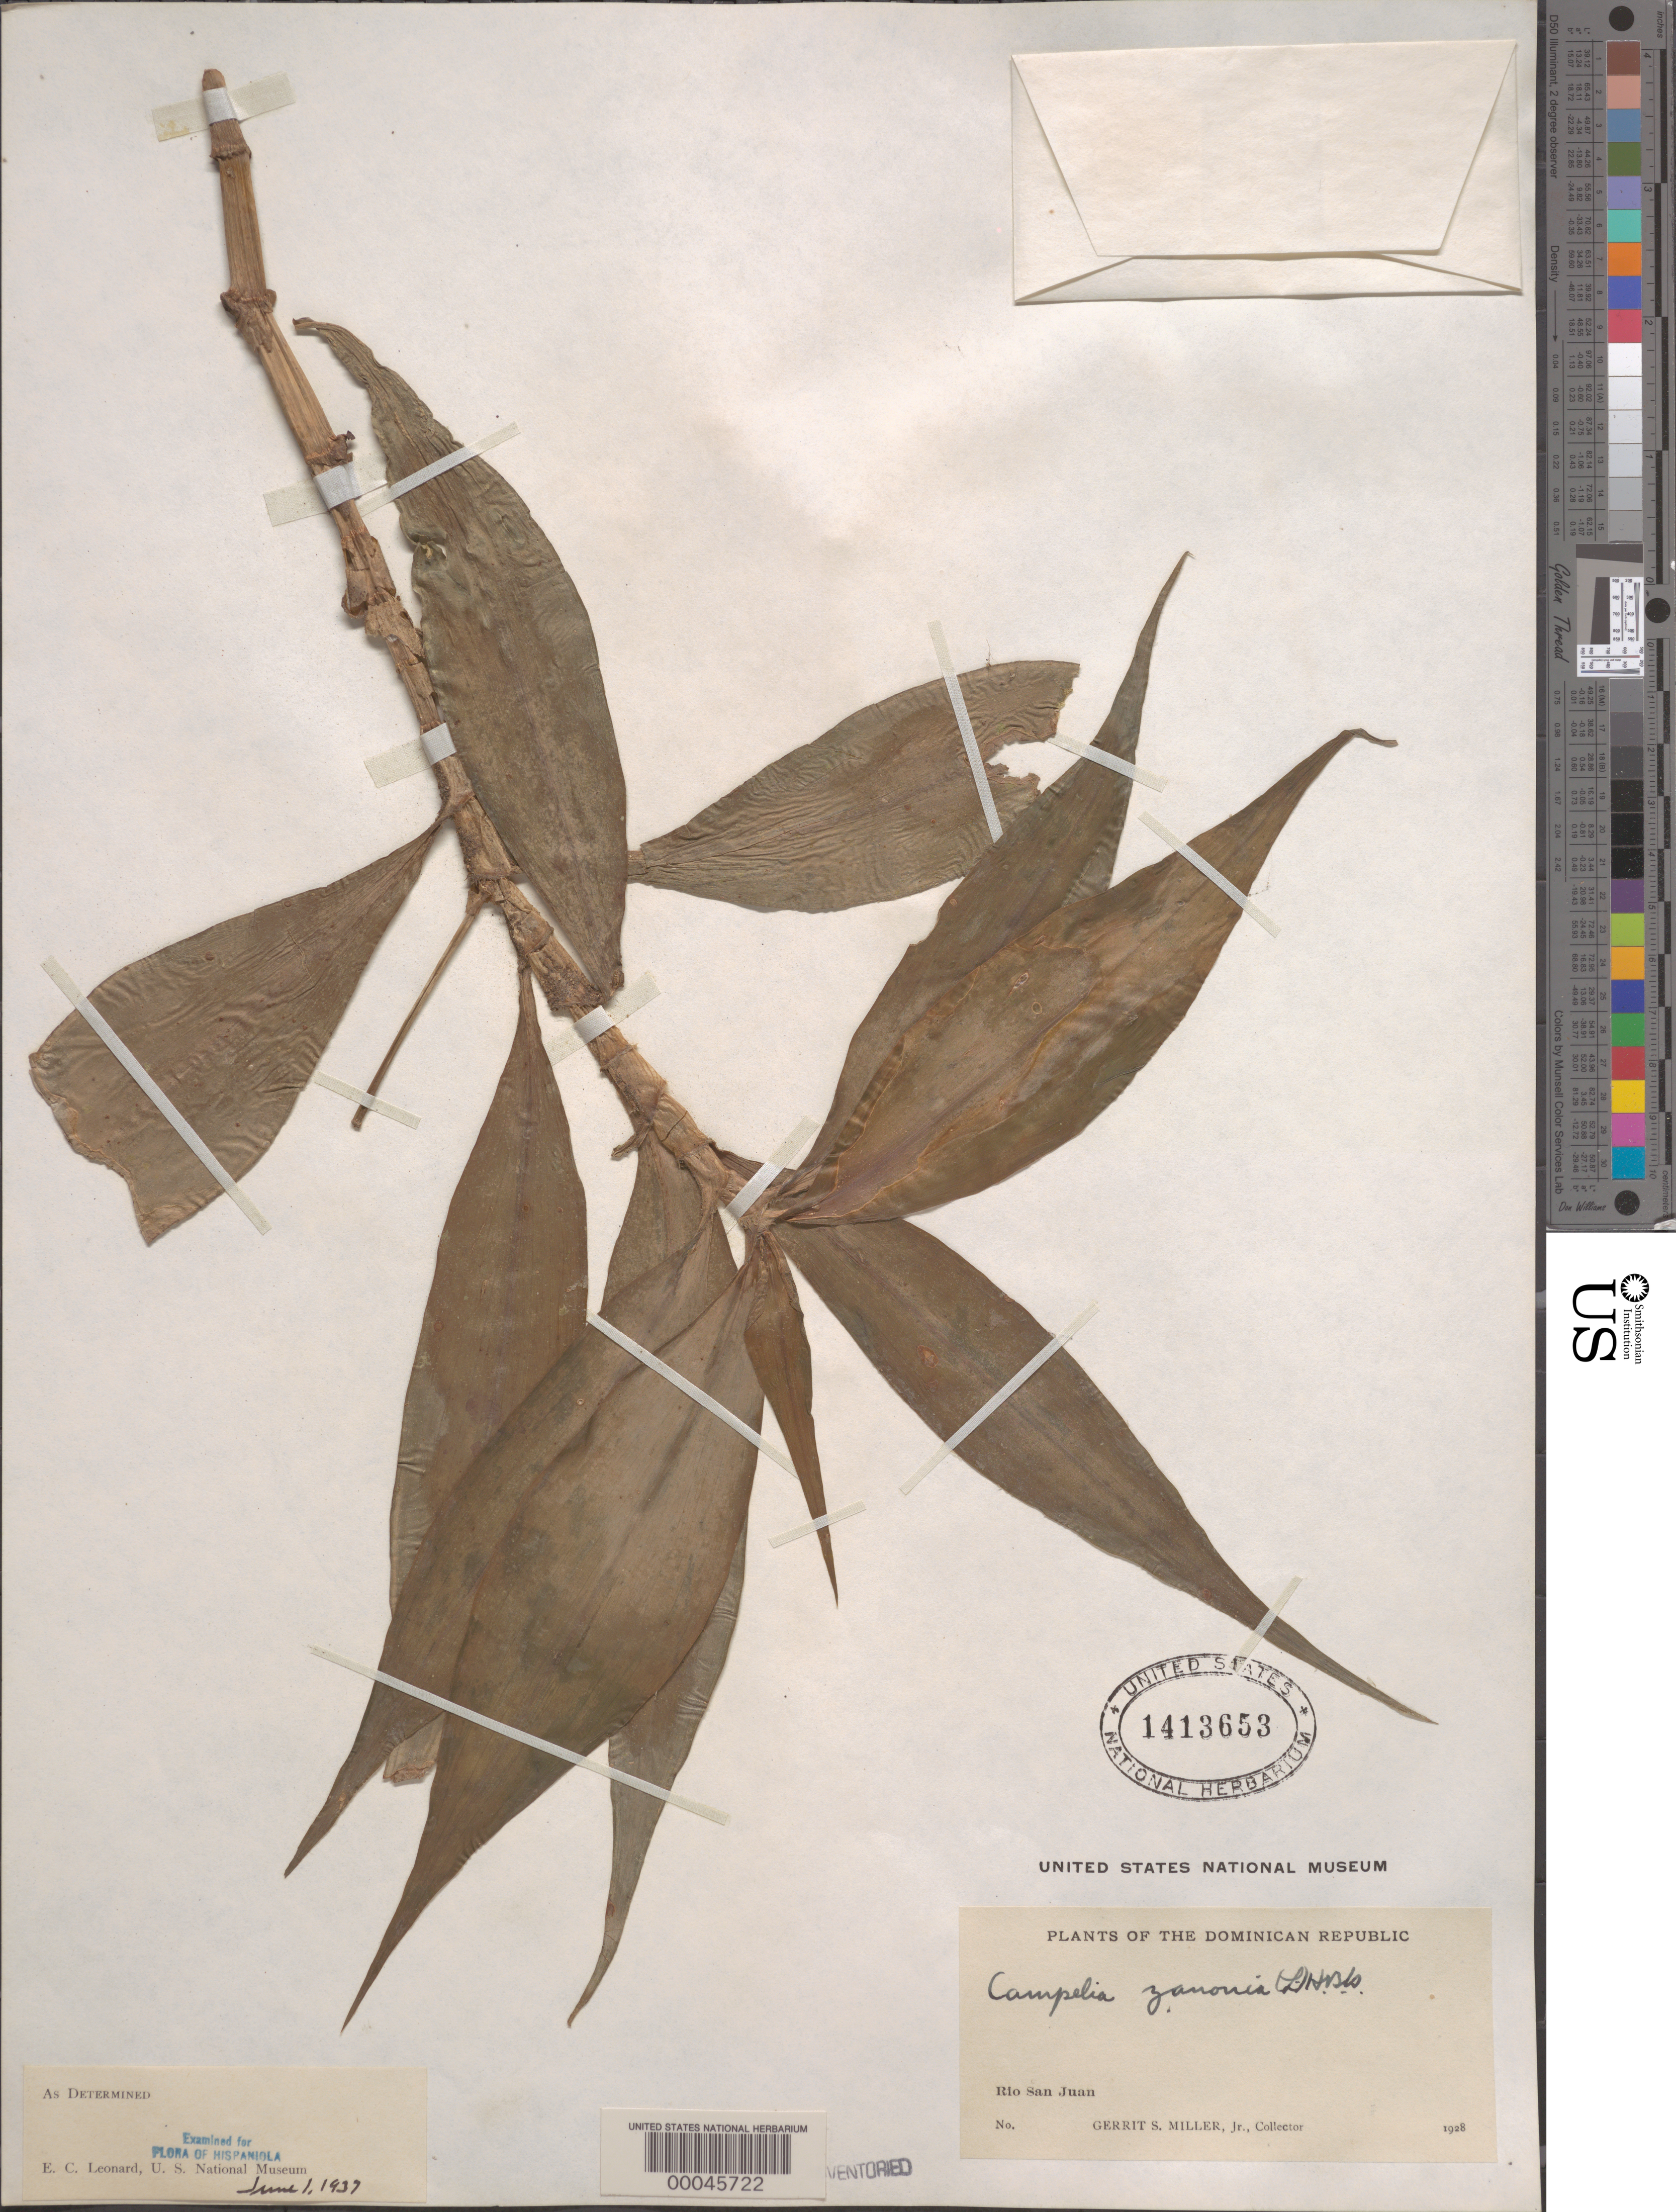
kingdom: Plantae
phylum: Tracheophyta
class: Liliopsida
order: Commelinales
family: Commelinaceae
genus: Tradescantia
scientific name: Tradescantia zanonia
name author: (L.) Sw.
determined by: Leonard, Emery C., (US)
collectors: G. S. Miller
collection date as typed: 1928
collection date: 1928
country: Dominican Republic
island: Hispaniola Island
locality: Rio san juan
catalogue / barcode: US 1413653